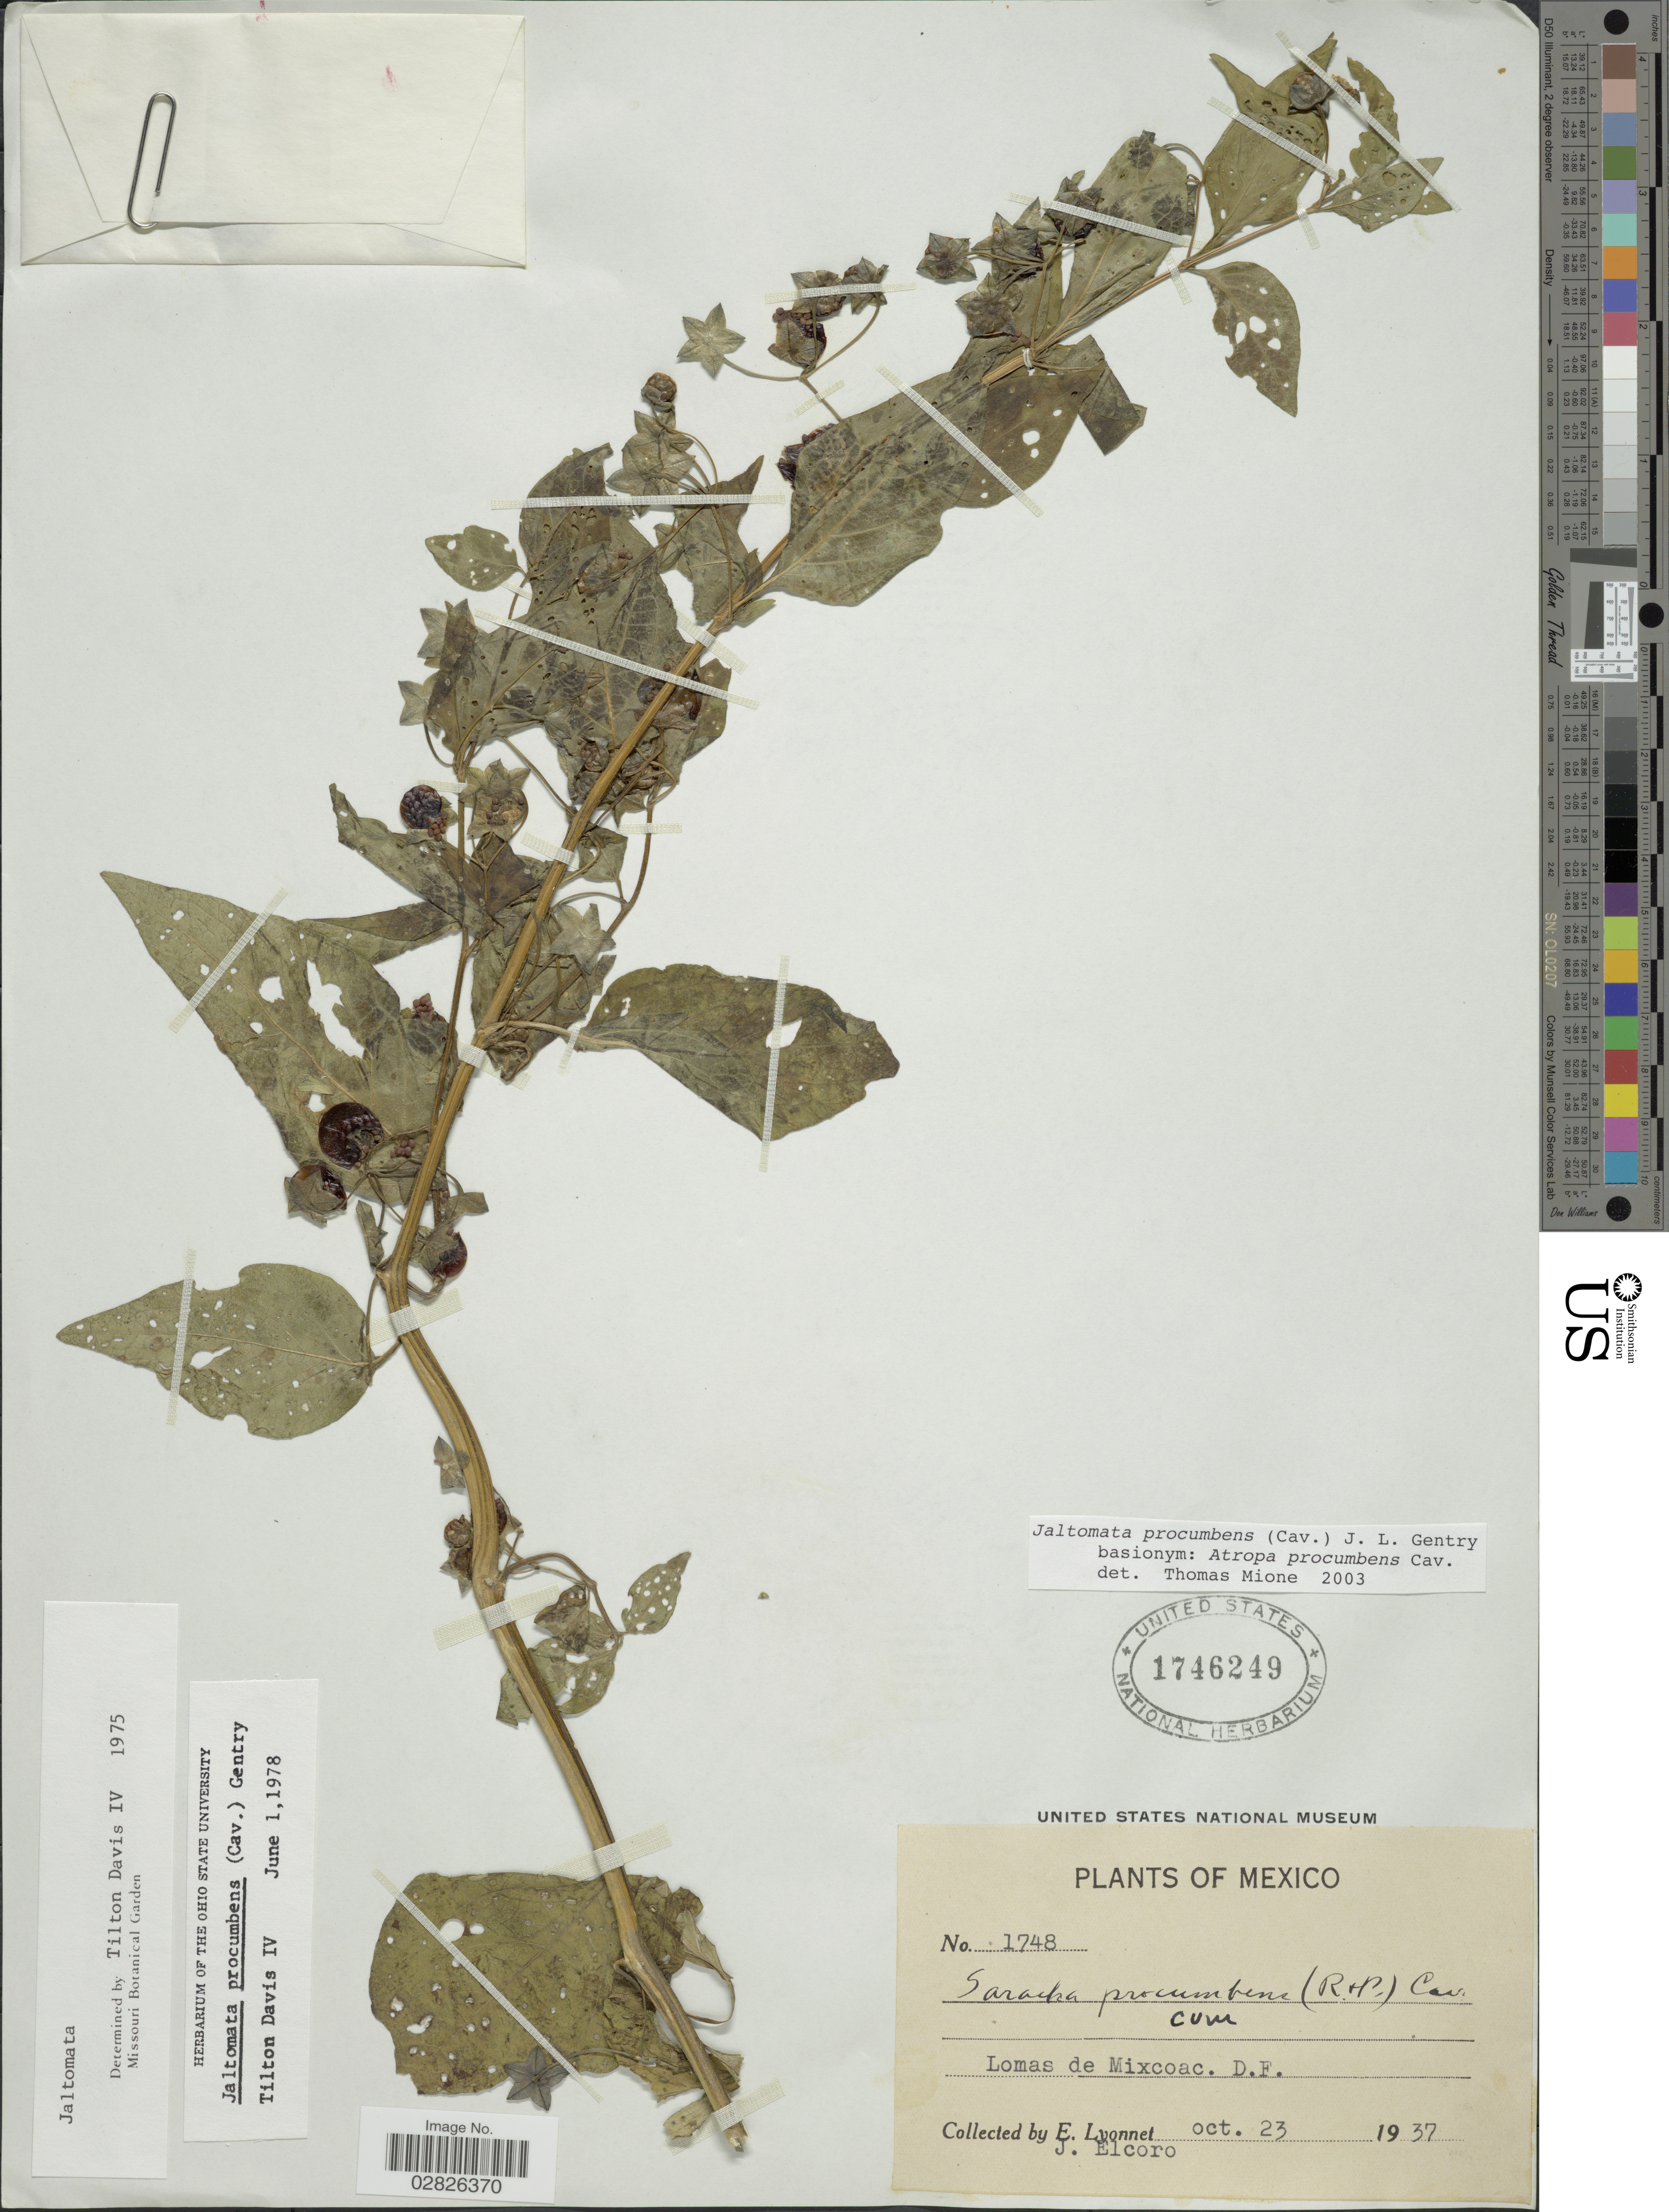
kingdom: Plantae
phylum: Tracheophyta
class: Magnoliopsida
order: Solanales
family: Solanaceae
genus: Jaltomata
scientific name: Jaltomata procumbens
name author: (Cav.) J.L. Gentry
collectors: E. Lyonnet & J. Elcoro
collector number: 1748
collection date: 1937-10-23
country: Mexico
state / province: Distrito Federal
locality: Lomas de Mixcoac.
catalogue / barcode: US 1746249